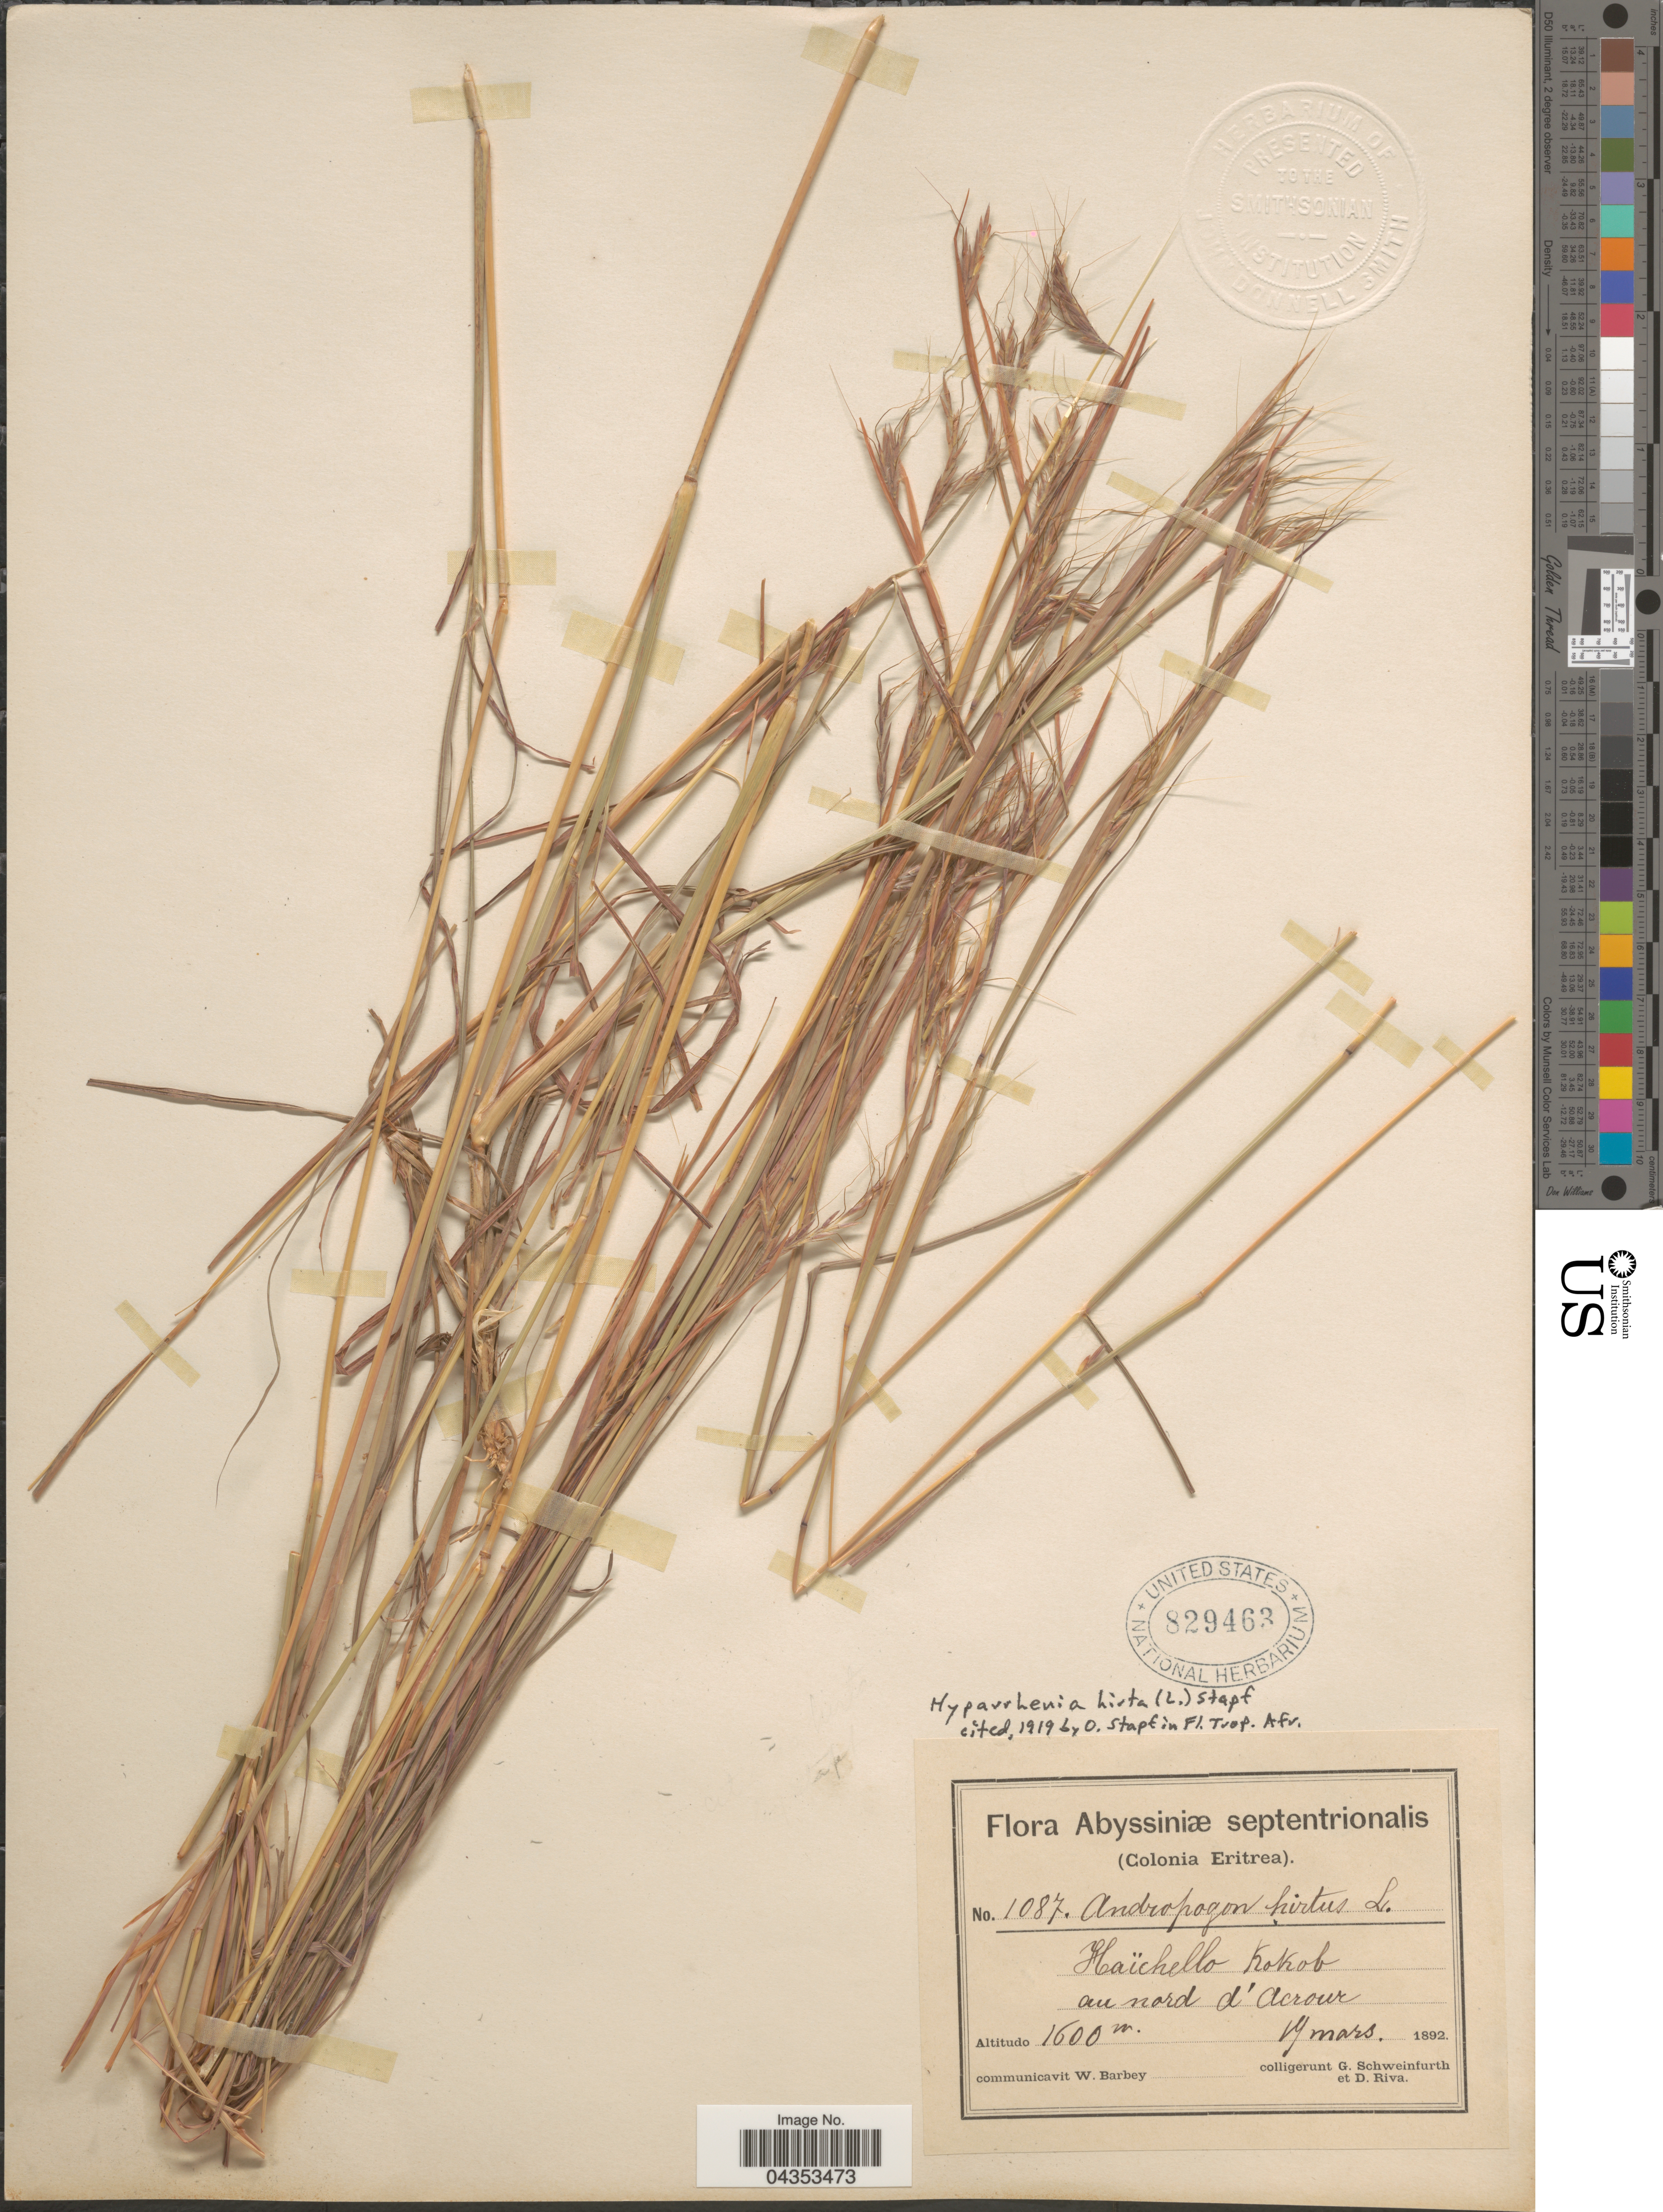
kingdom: Plantae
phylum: Tracheophyta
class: Liliopsida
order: Poales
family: Poaceae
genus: Hyparrhenia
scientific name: Hyparrhenia hirta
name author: (L.) Stapf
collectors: G. A. Schweinfurth (herbarium) & D. Riva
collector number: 1087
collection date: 1892-03-19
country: Ethiopia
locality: Abyssiniæ septentrionalis. (Colonia Eritrea). Haïchello Kokob au nord d'Acrour.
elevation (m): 1600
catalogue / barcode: US 829463